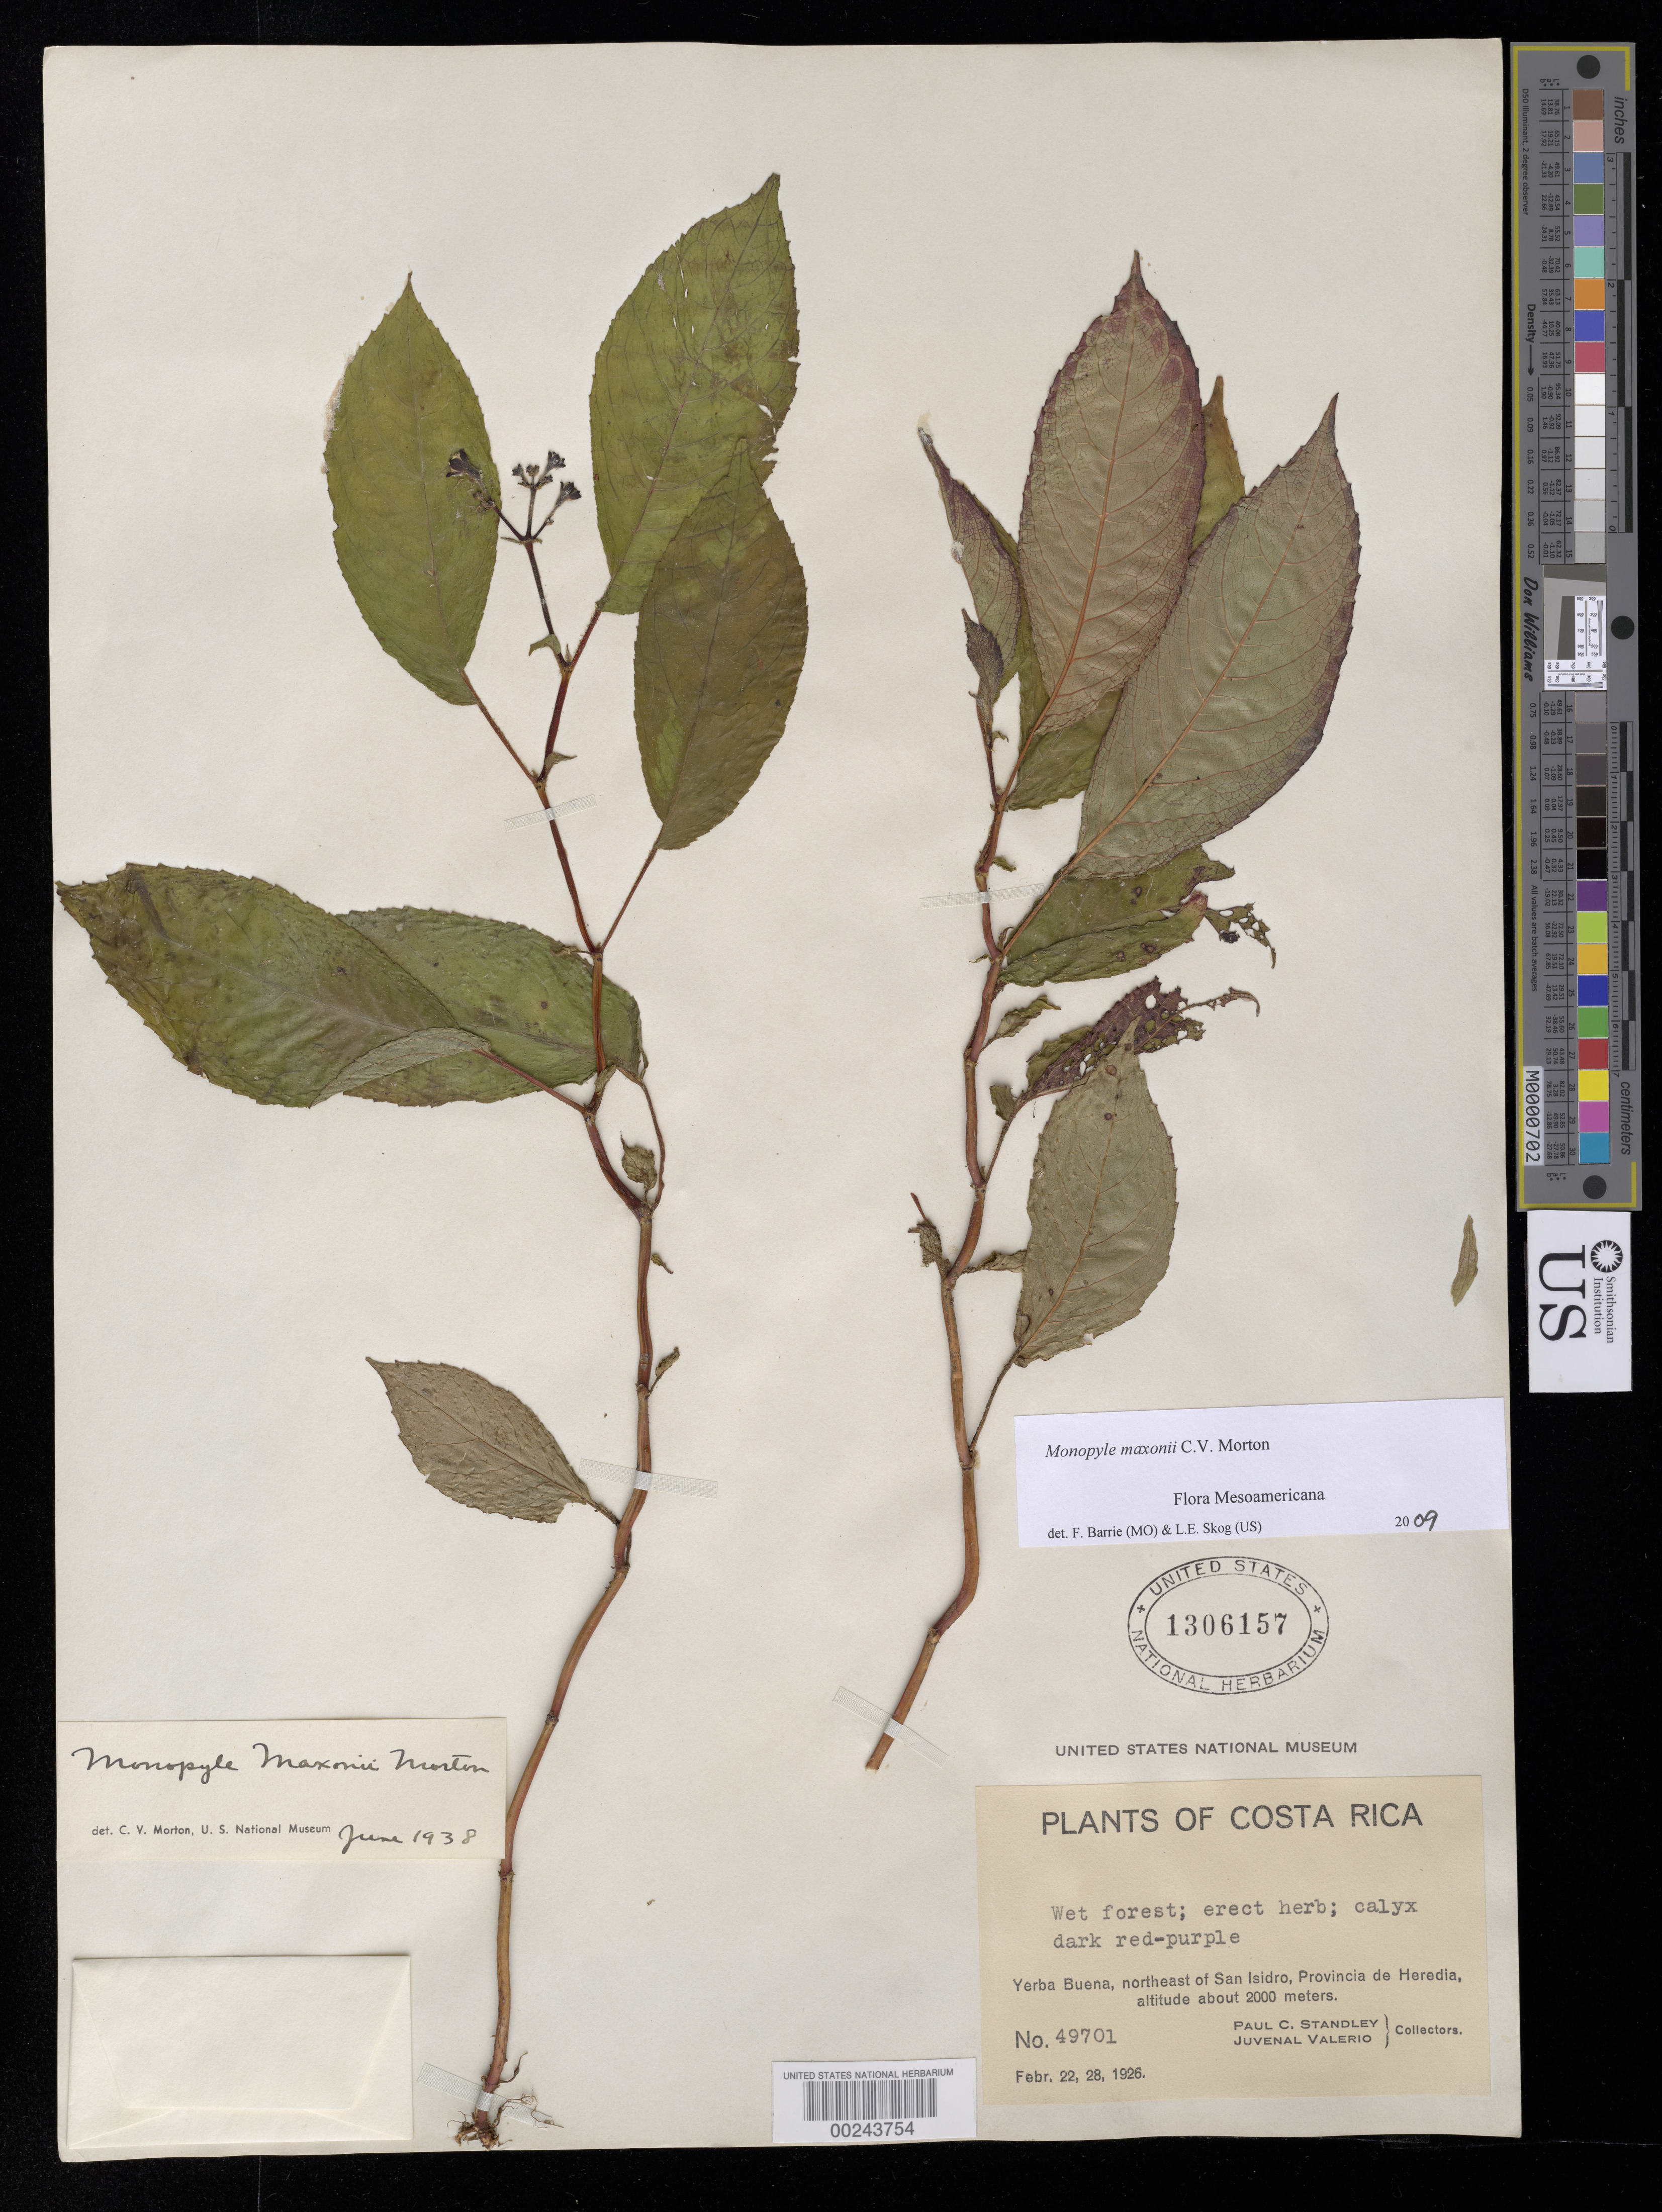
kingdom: Plantae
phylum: Tracheophyta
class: Magnoliopsida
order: Lamiales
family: Gesneriaceae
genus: Monopyle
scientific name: Monopyle maxonii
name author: C.V. Morton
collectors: P. C. Standley & J. Valerio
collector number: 49701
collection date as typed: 22-28 Feb 1926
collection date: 1926-02-22/1926-02-28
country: Costa Rica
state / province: Heredia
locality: Yerba Buena, NE of San Isidro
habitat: Wet forest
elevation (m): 2000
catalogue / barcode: US 1306157